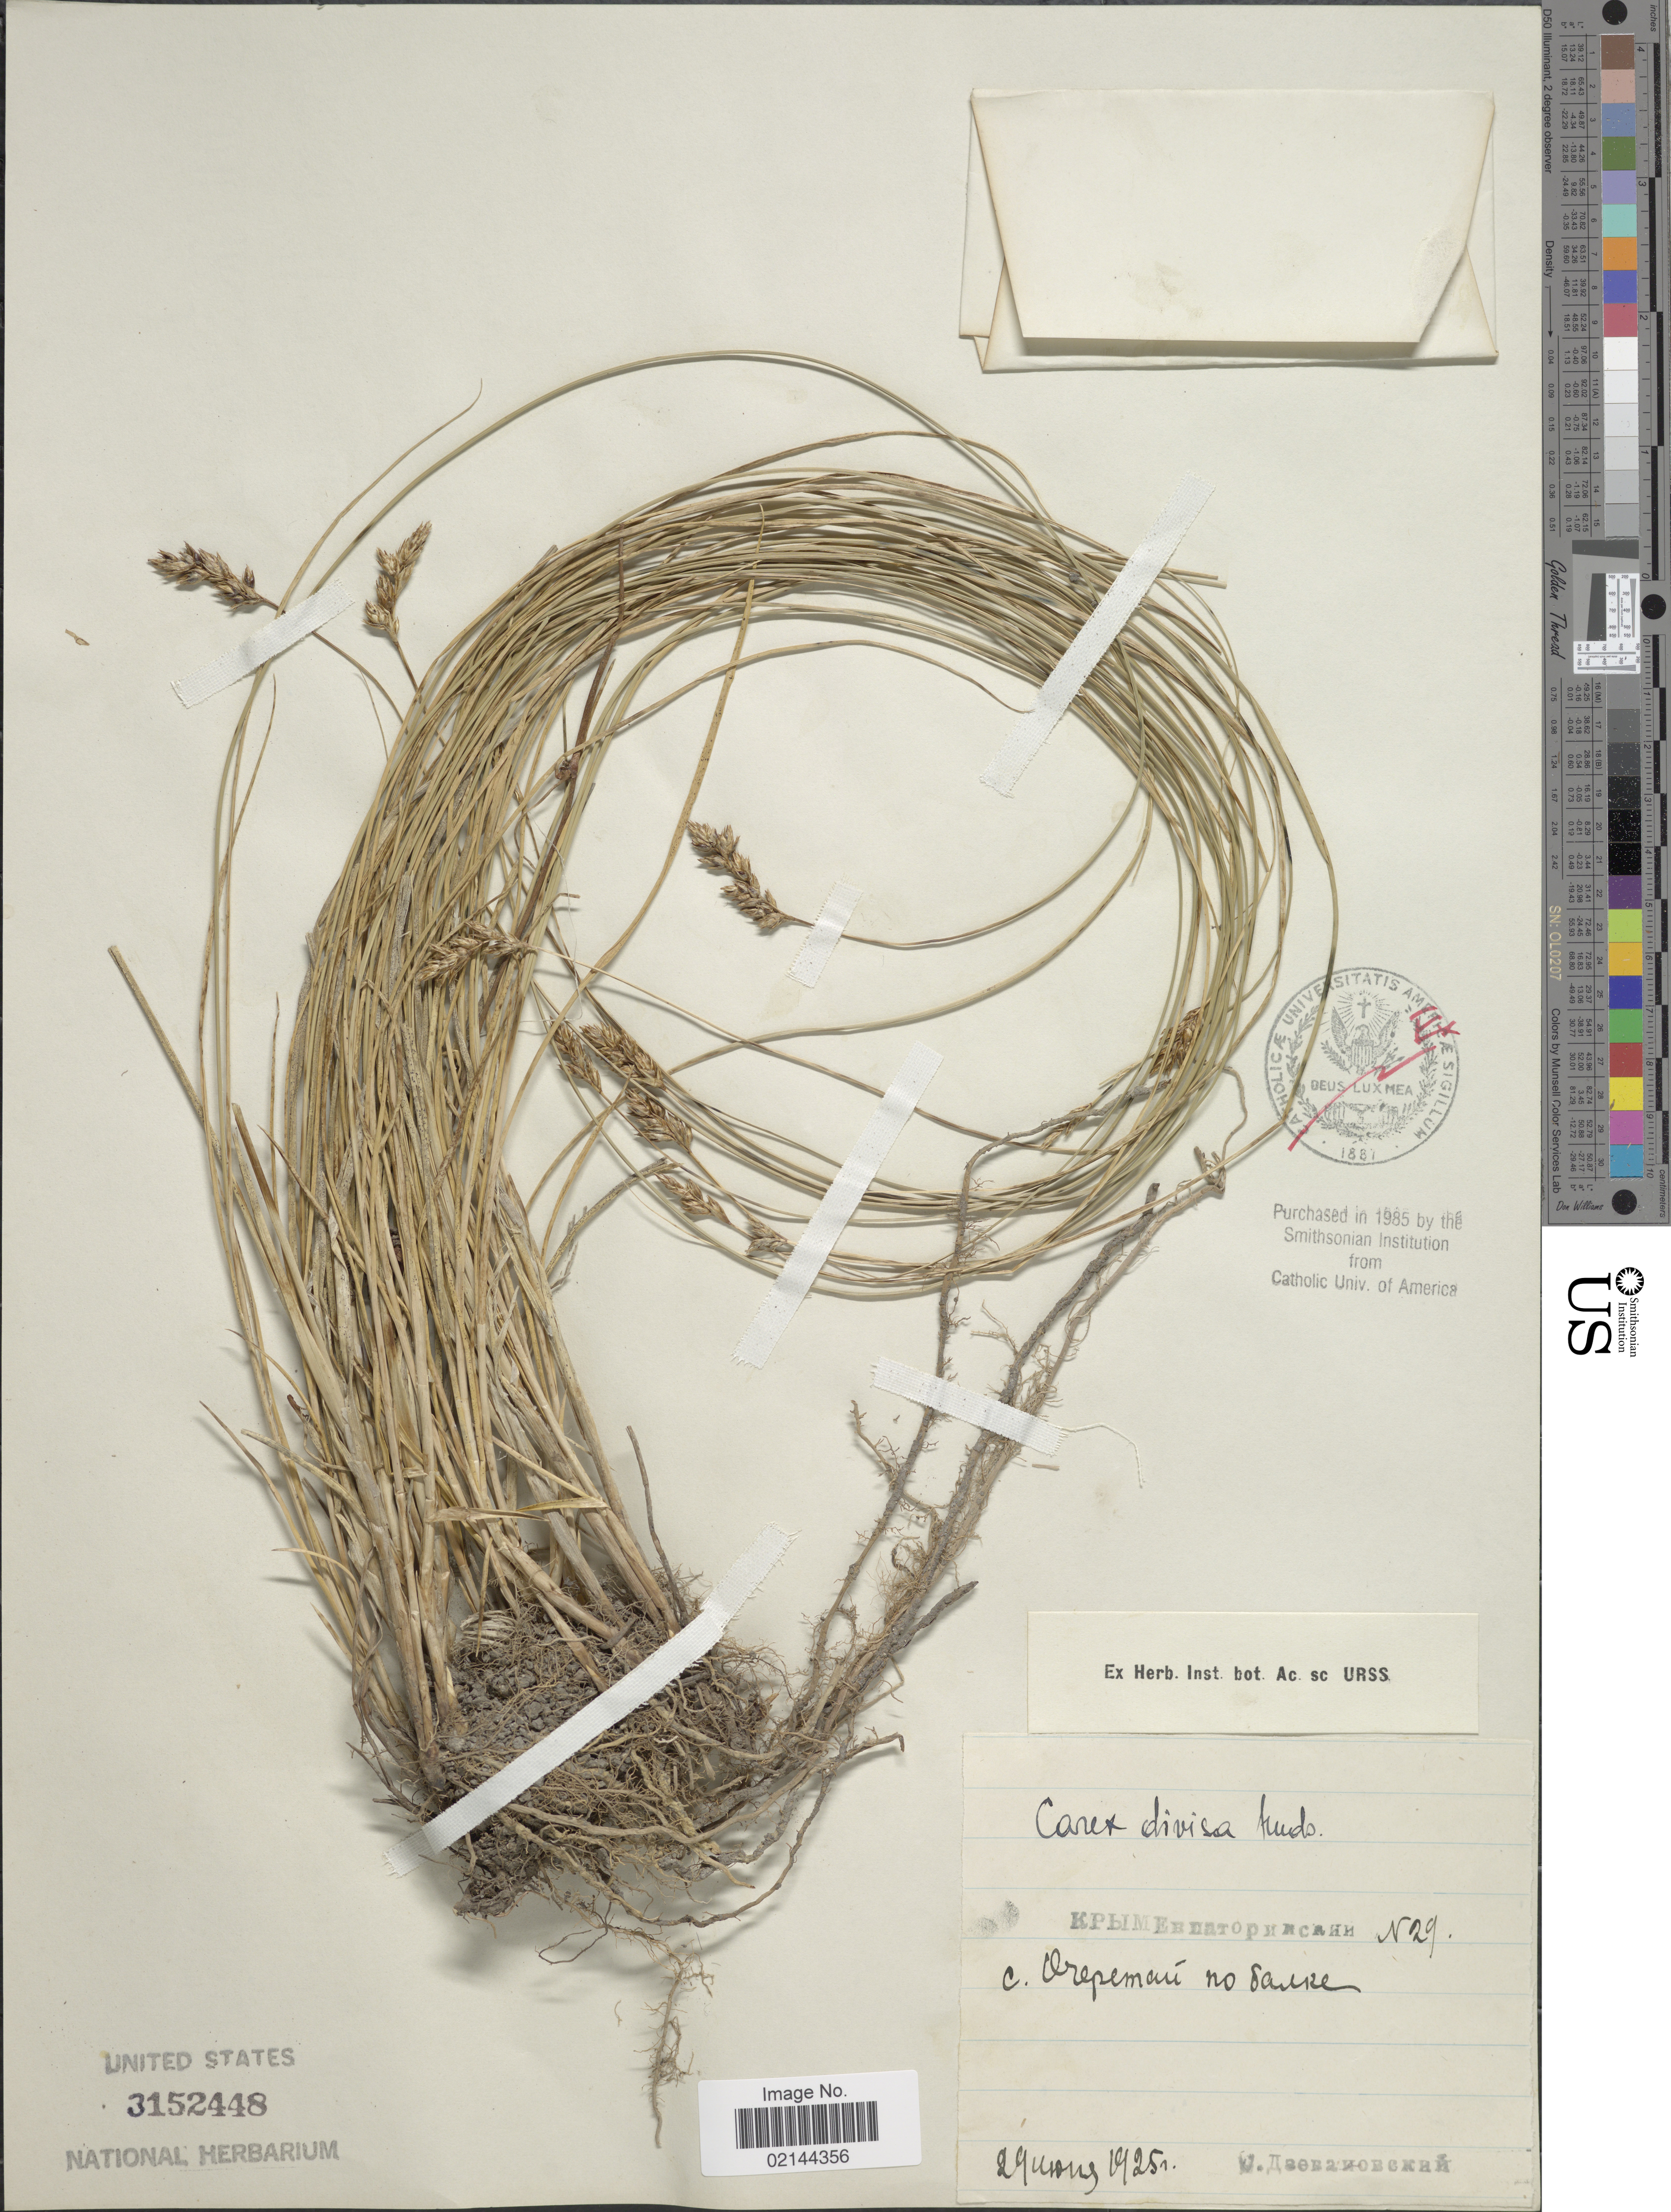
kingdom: Plantae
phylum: Tracheophyta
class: Liliopsida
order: Poales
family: Cyperaceae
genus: Carex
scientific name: Carex divisa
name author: Huds.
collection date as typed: Transcribed d/m/y: 29/X/1925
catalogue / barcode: US 3152448